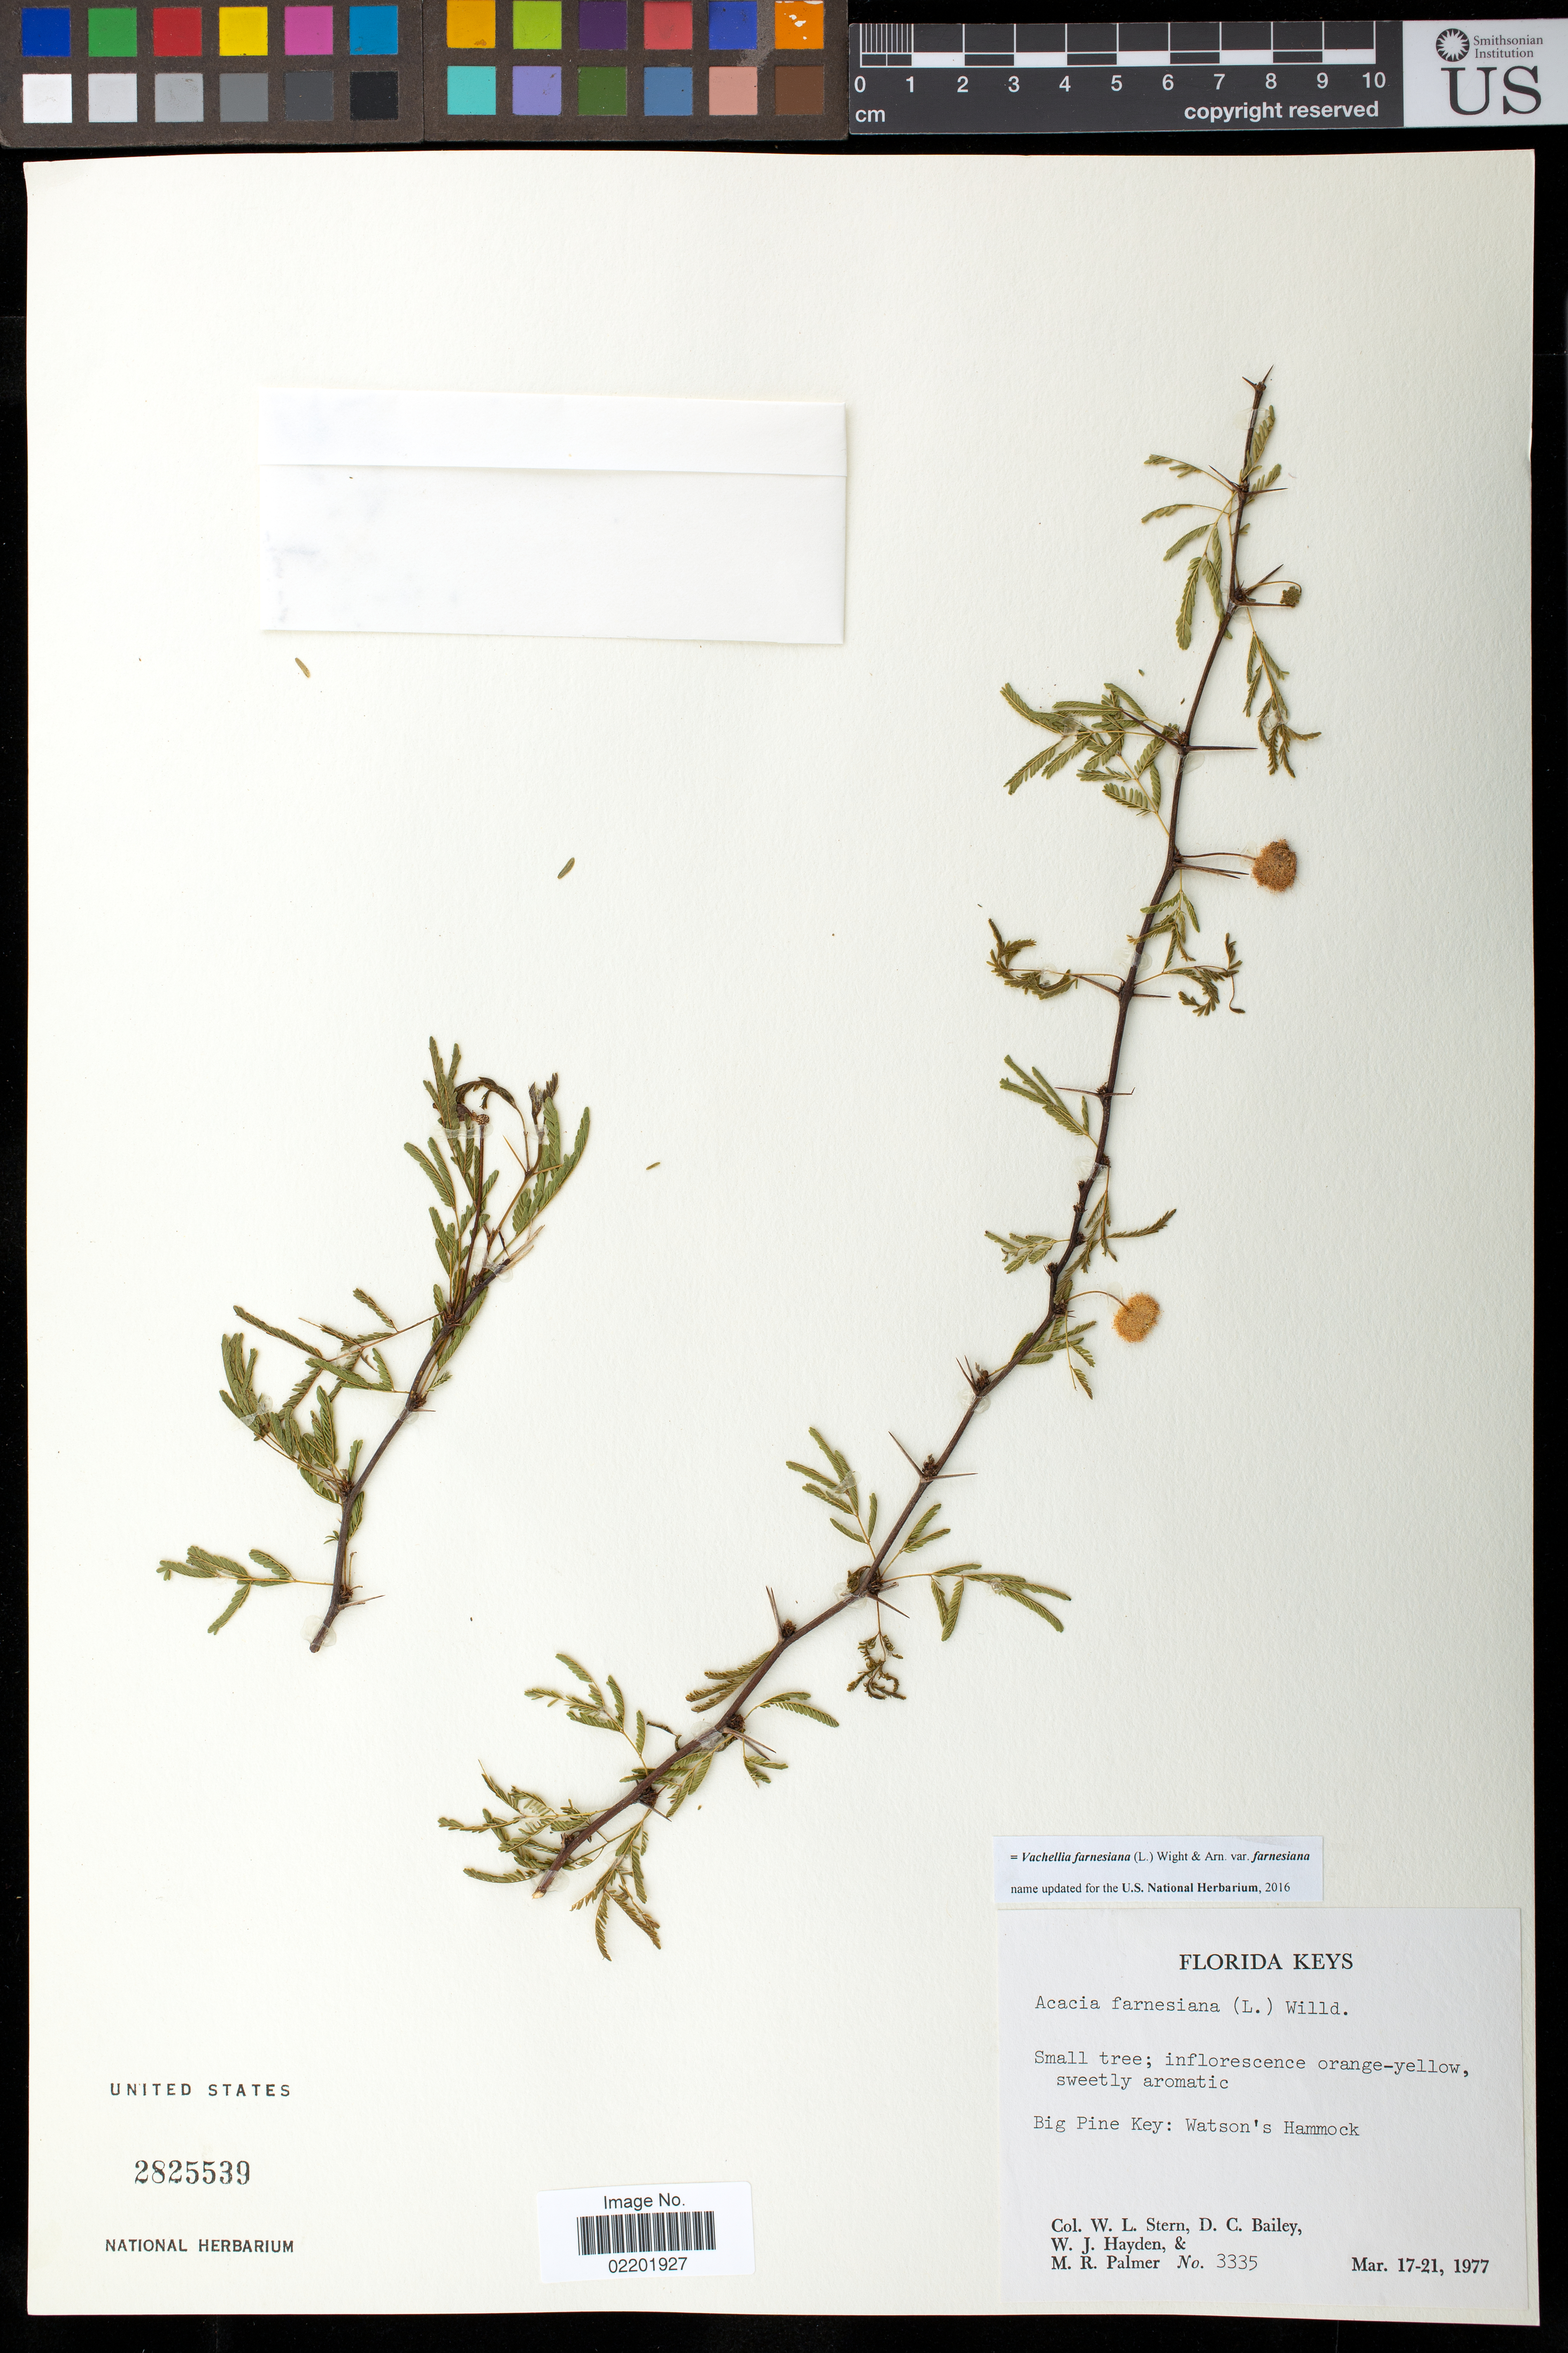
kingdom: Plantae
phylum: Tracheophyta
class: Magnoliopsida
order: Fabales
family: Fabaceae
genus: Vachellia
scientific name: Vachellia farnesiana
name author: (L.) Wight & Arn.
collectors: W. L. Stern, D. C. Bailey, W. Hayden & M. R. Palmer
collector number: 3335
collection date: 1977-03-17/1977-03-21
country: United States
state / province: Florida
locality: Florida Keys, Big Pine Key, Watson's Hammock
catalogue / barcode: US 2825539